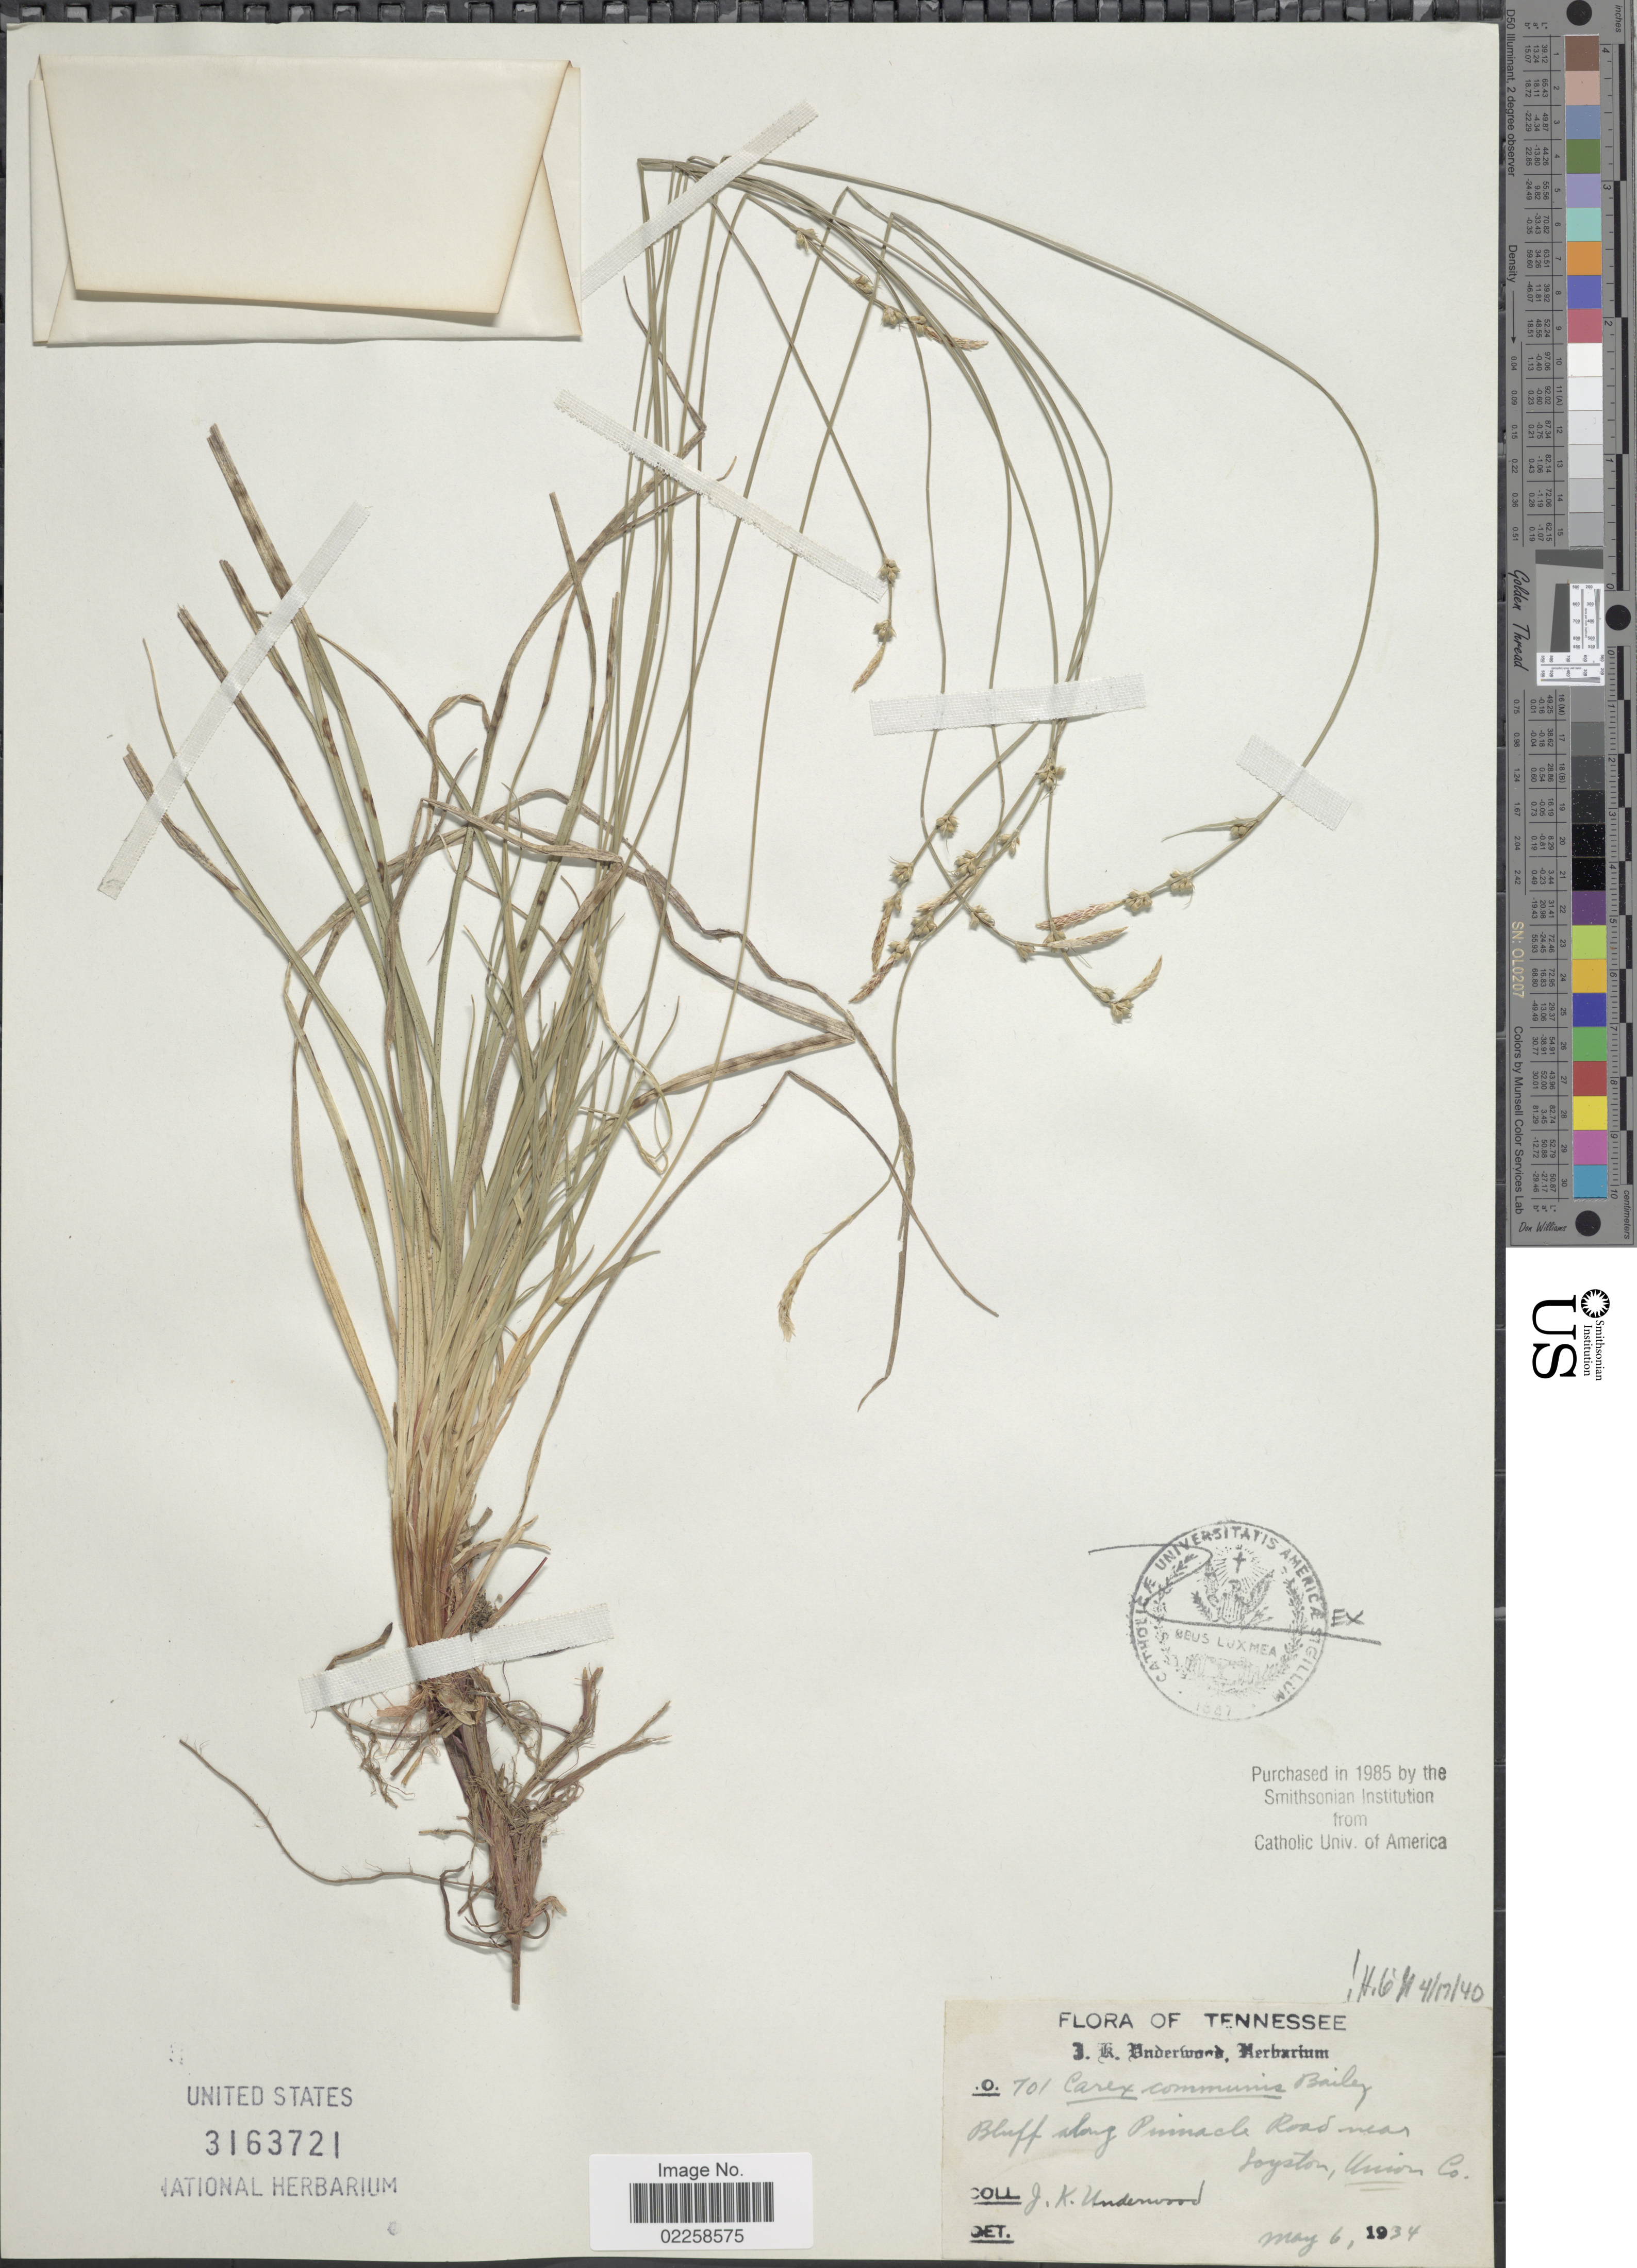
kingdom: Plantae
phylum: Tracheophyta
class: Liliopsida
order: Poales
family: Cyperaceae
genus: Carex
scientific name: Carex communis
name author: L.H. Bailey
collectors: J. K. Underwood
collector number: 701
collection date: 1934-05-06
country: United States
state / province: Tennessee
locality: Bluff along Pinnacle Road near Loyston, Union Co.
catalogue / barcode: US 3163721